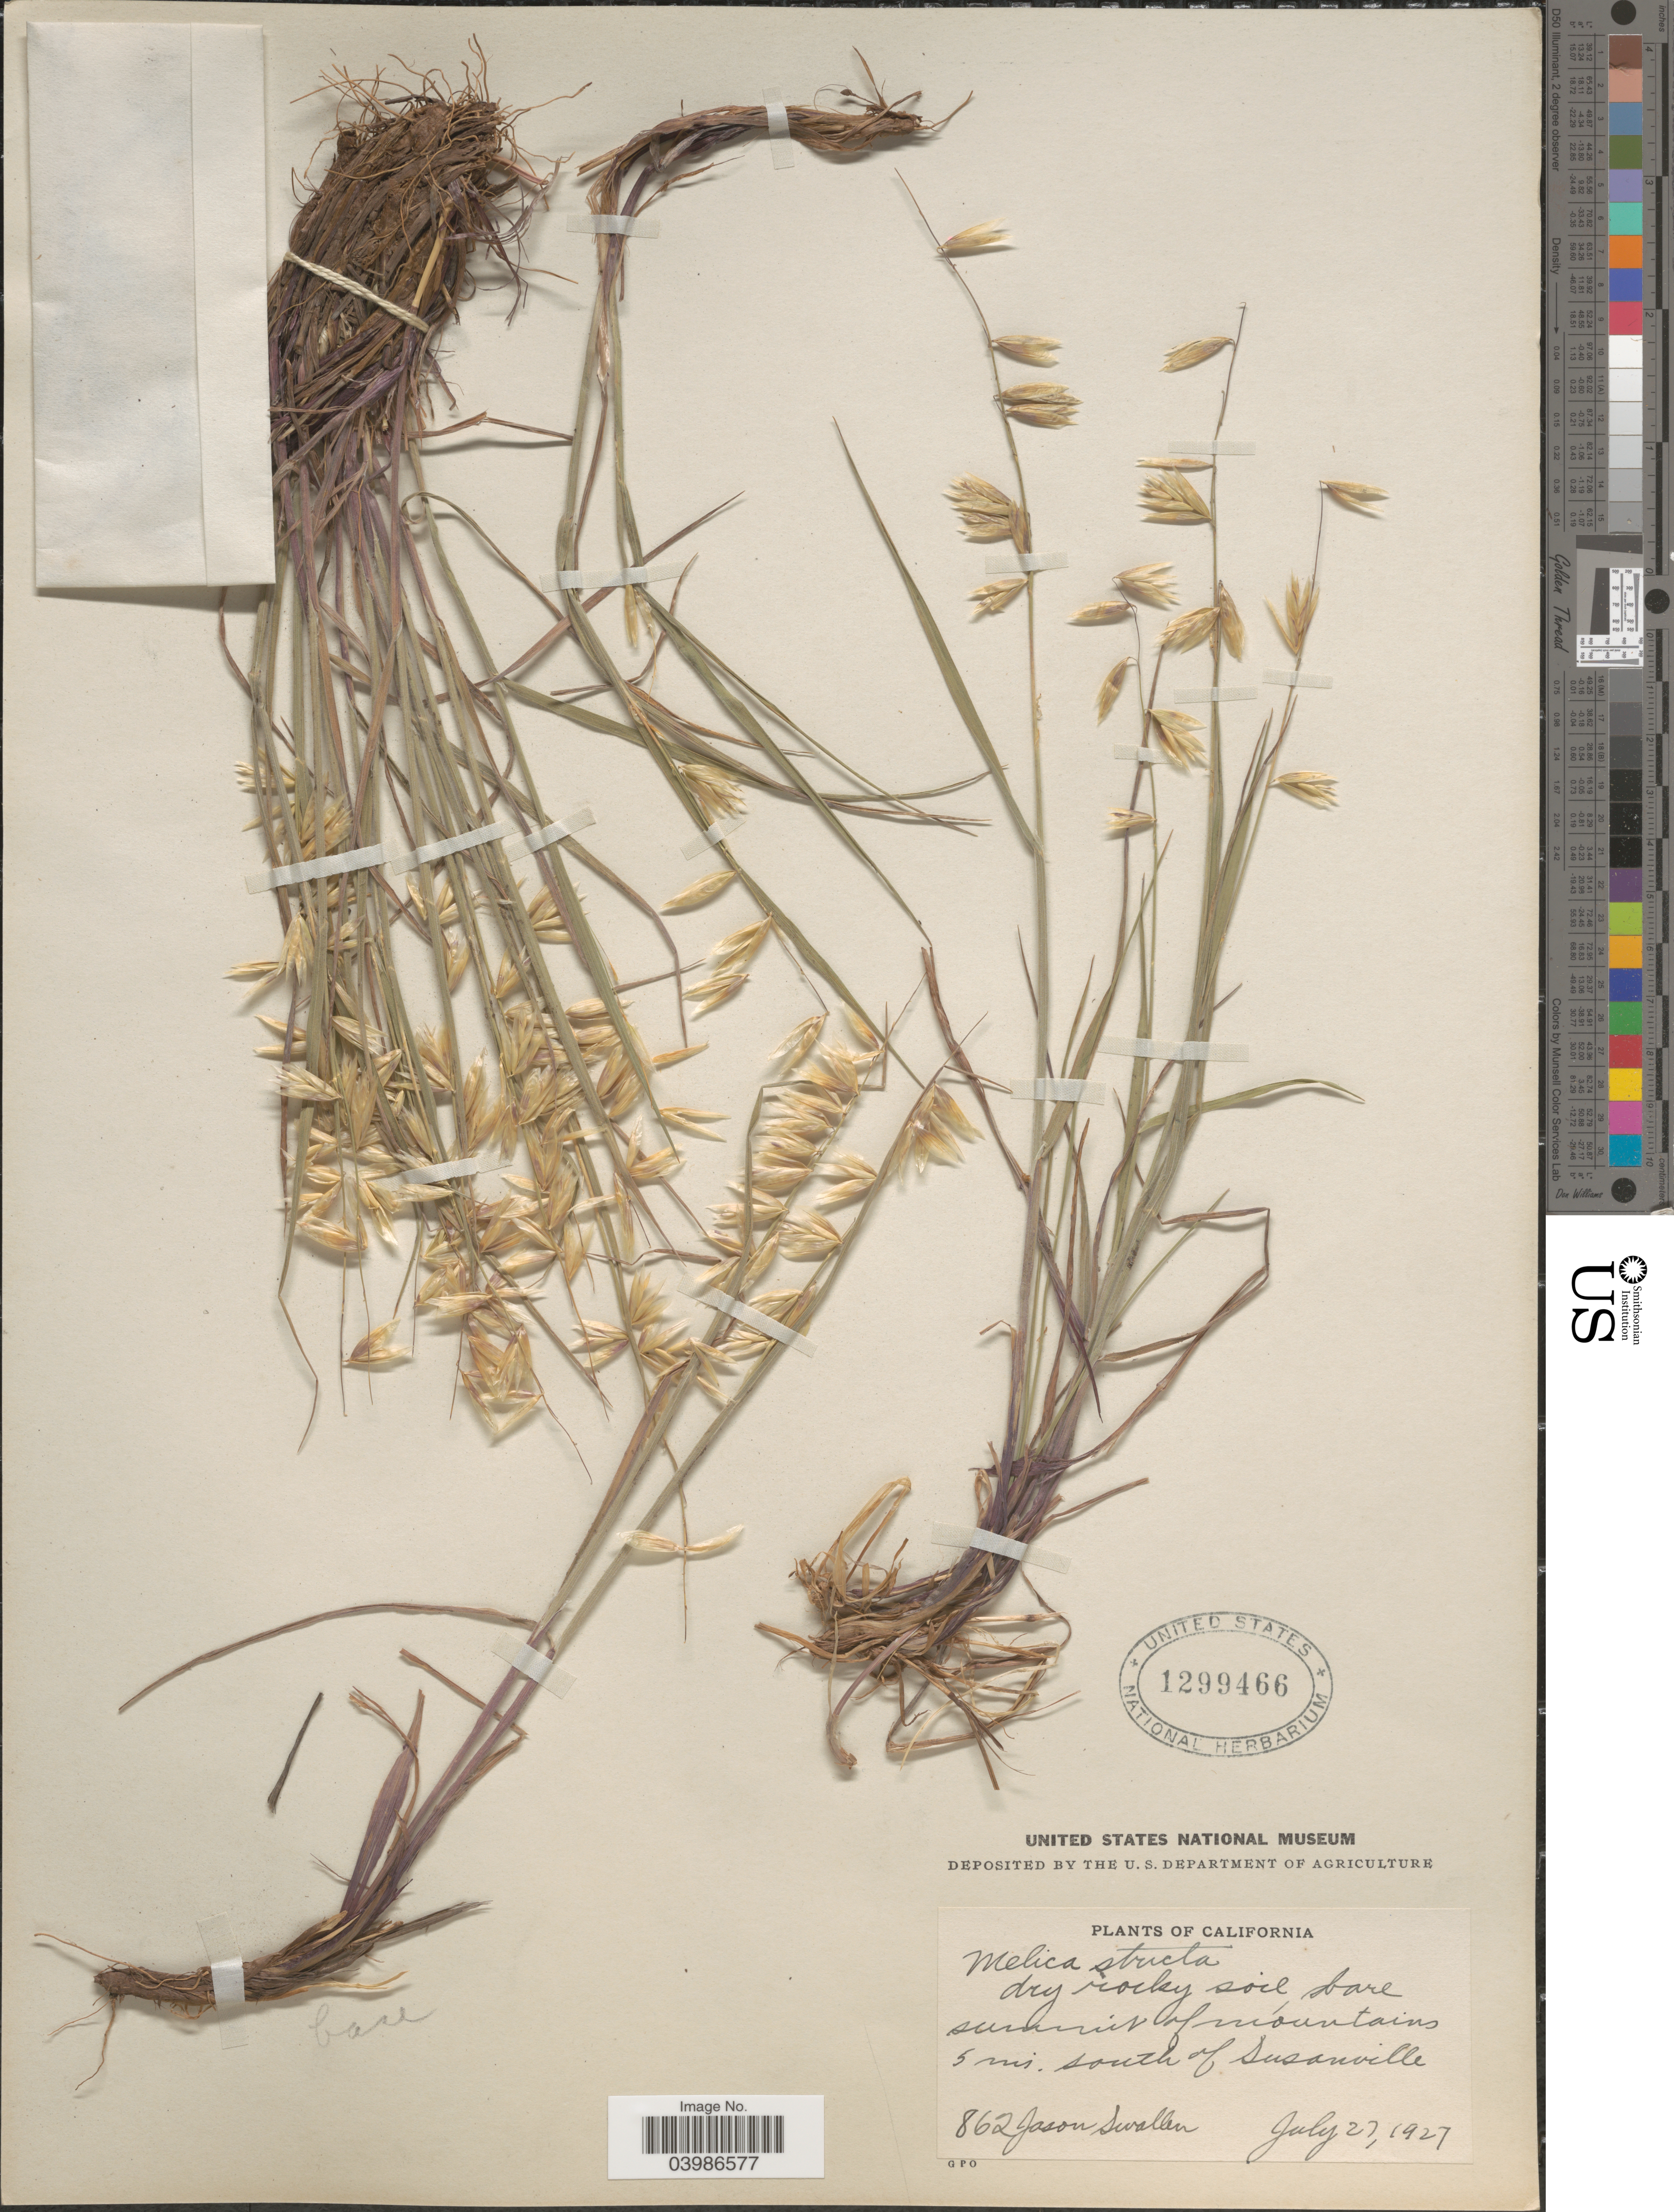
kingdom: Plantae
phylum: Tracheophyta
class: Liliopsida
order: Poales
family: Poaceae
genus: Melica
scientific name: Melica stricta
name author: Bol.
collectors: J. R. Swallen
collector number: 862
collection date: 1927-07-27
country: United States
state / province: California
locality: Dry rocky soil, bare summit of mountains 5 mi. south of Susanville.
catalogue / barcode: US 1299466